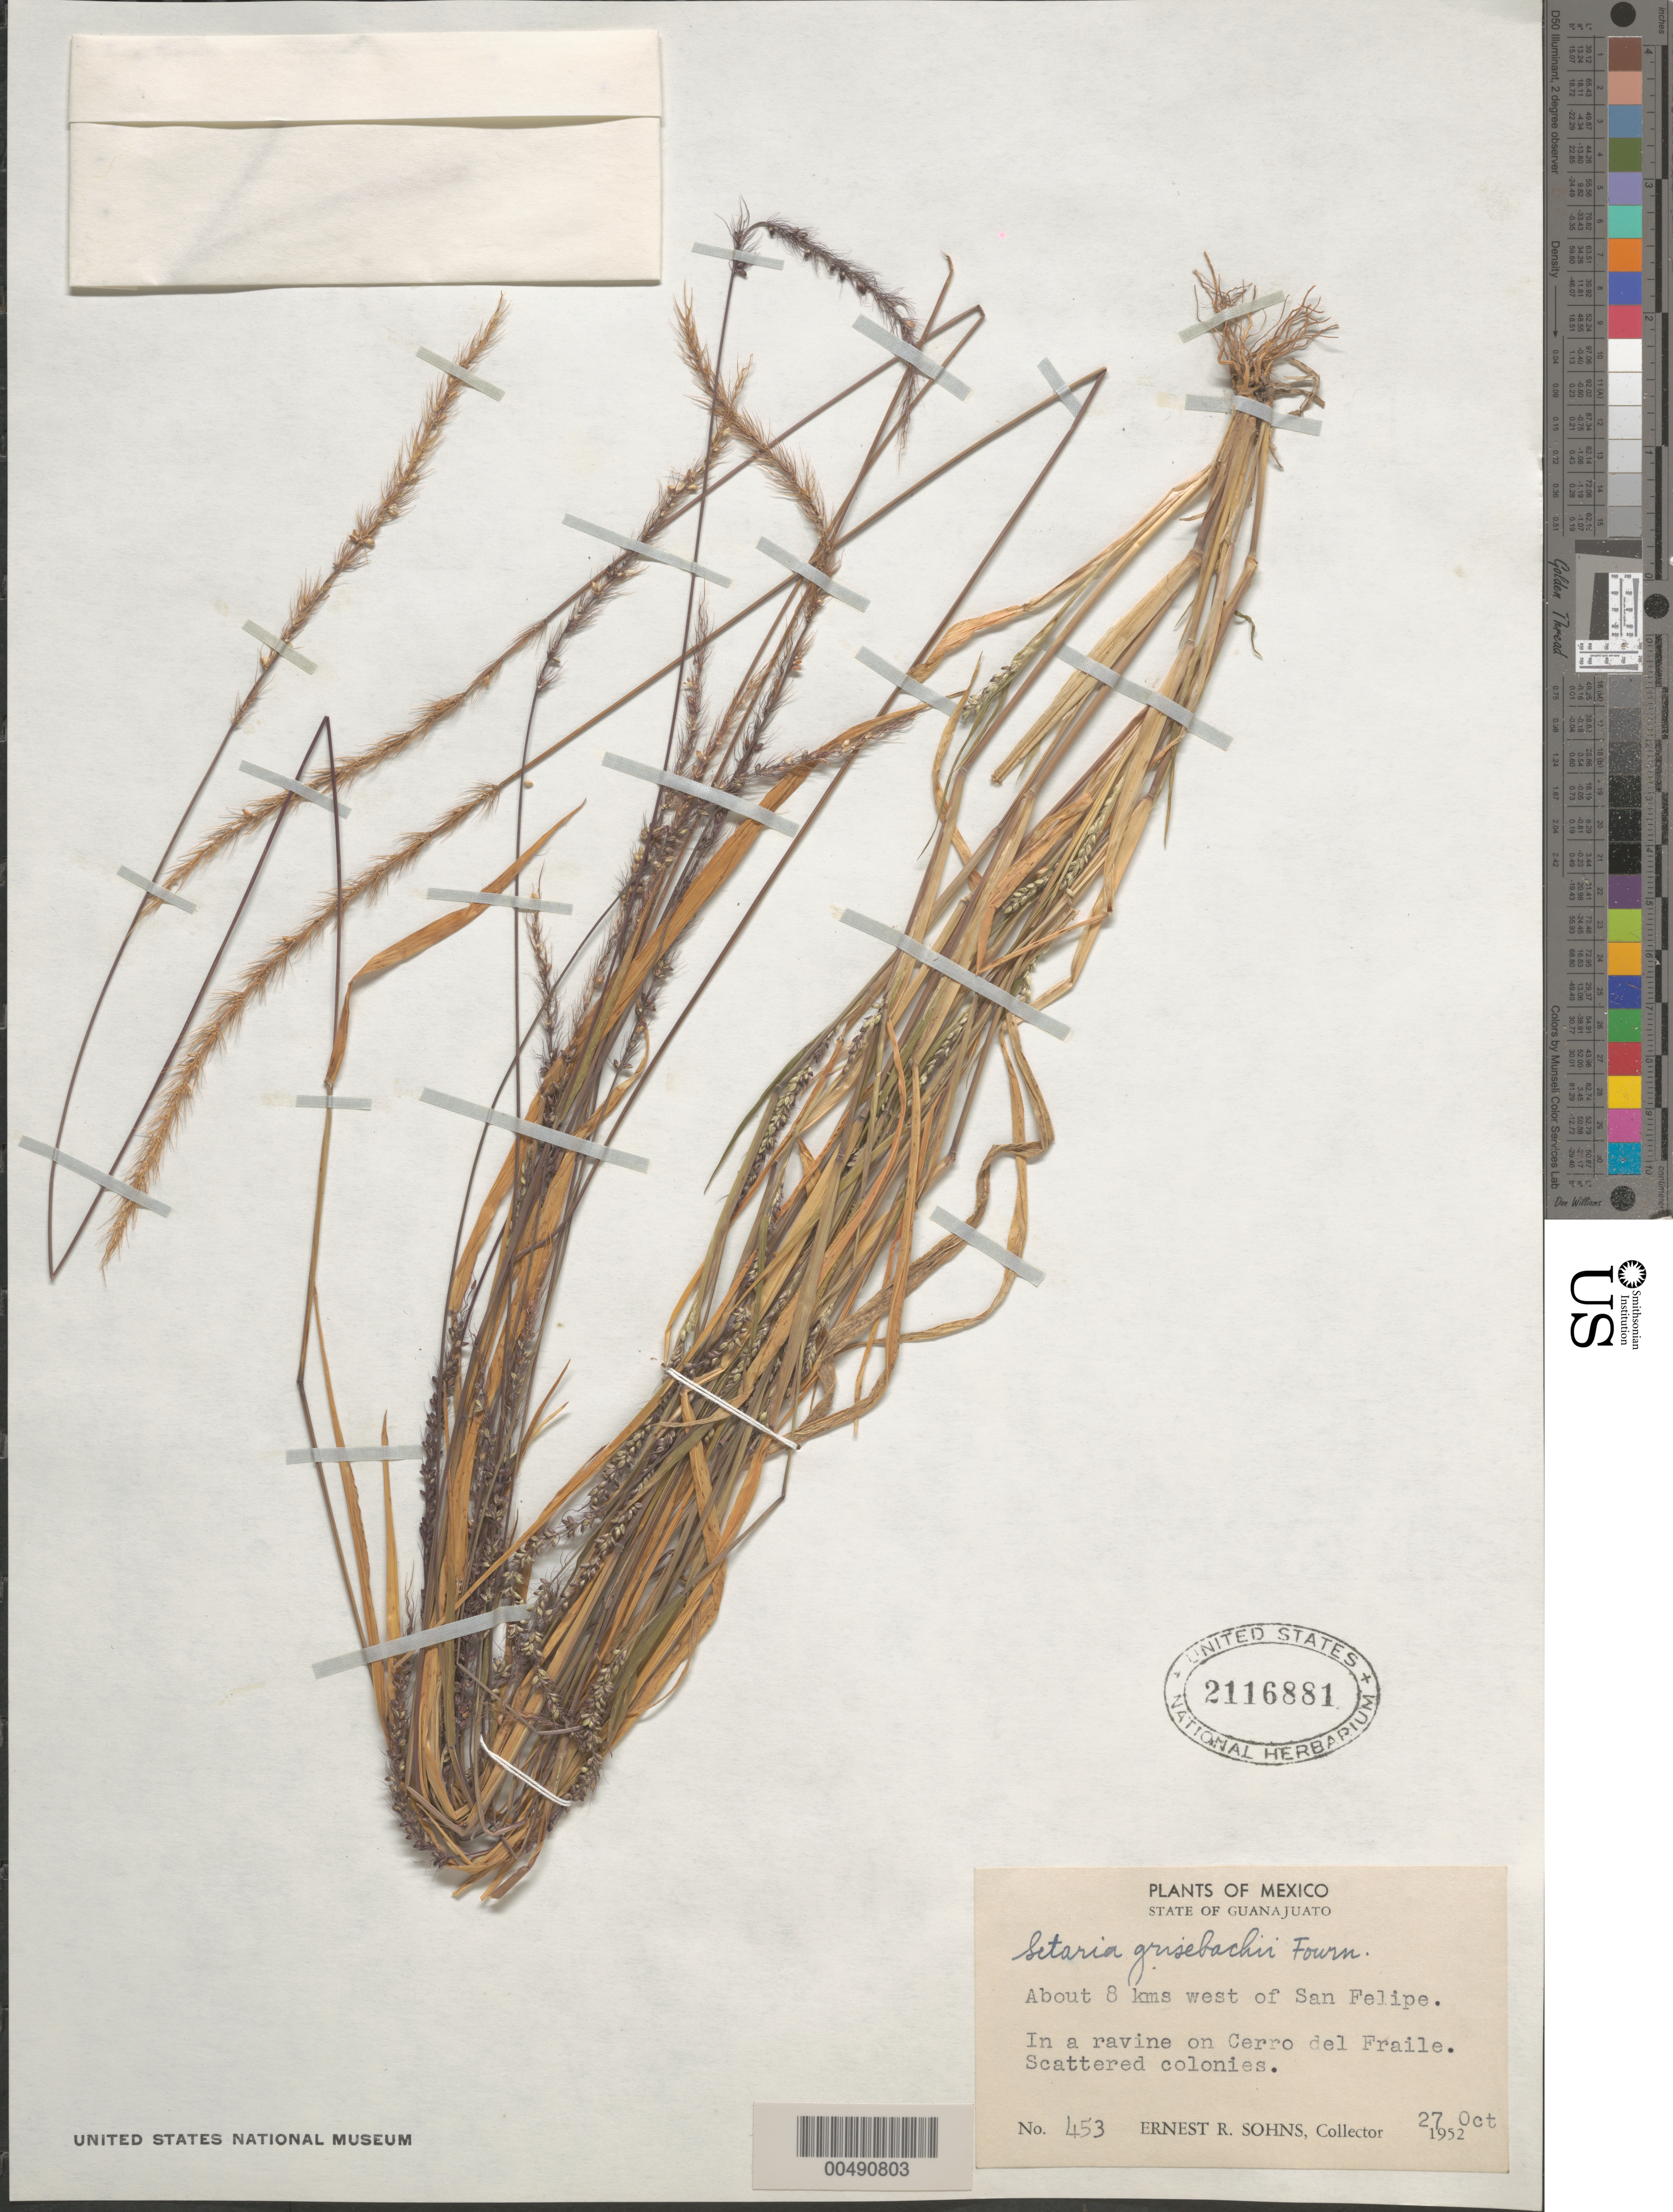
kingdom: Plantae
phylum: Tracheophyta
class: Liliopsida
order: Poales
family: Poaceae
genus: Setaria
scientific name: Setaria grisebachii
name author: E. Fourn.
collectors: E. R. Sohns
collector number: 453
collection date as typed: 27 Oct 1952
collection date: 1952-10-27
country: Mexico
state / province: Guanajuato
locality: About 8 km W of San Felipe, on Cerro del Fraile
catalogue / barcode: US 2116881